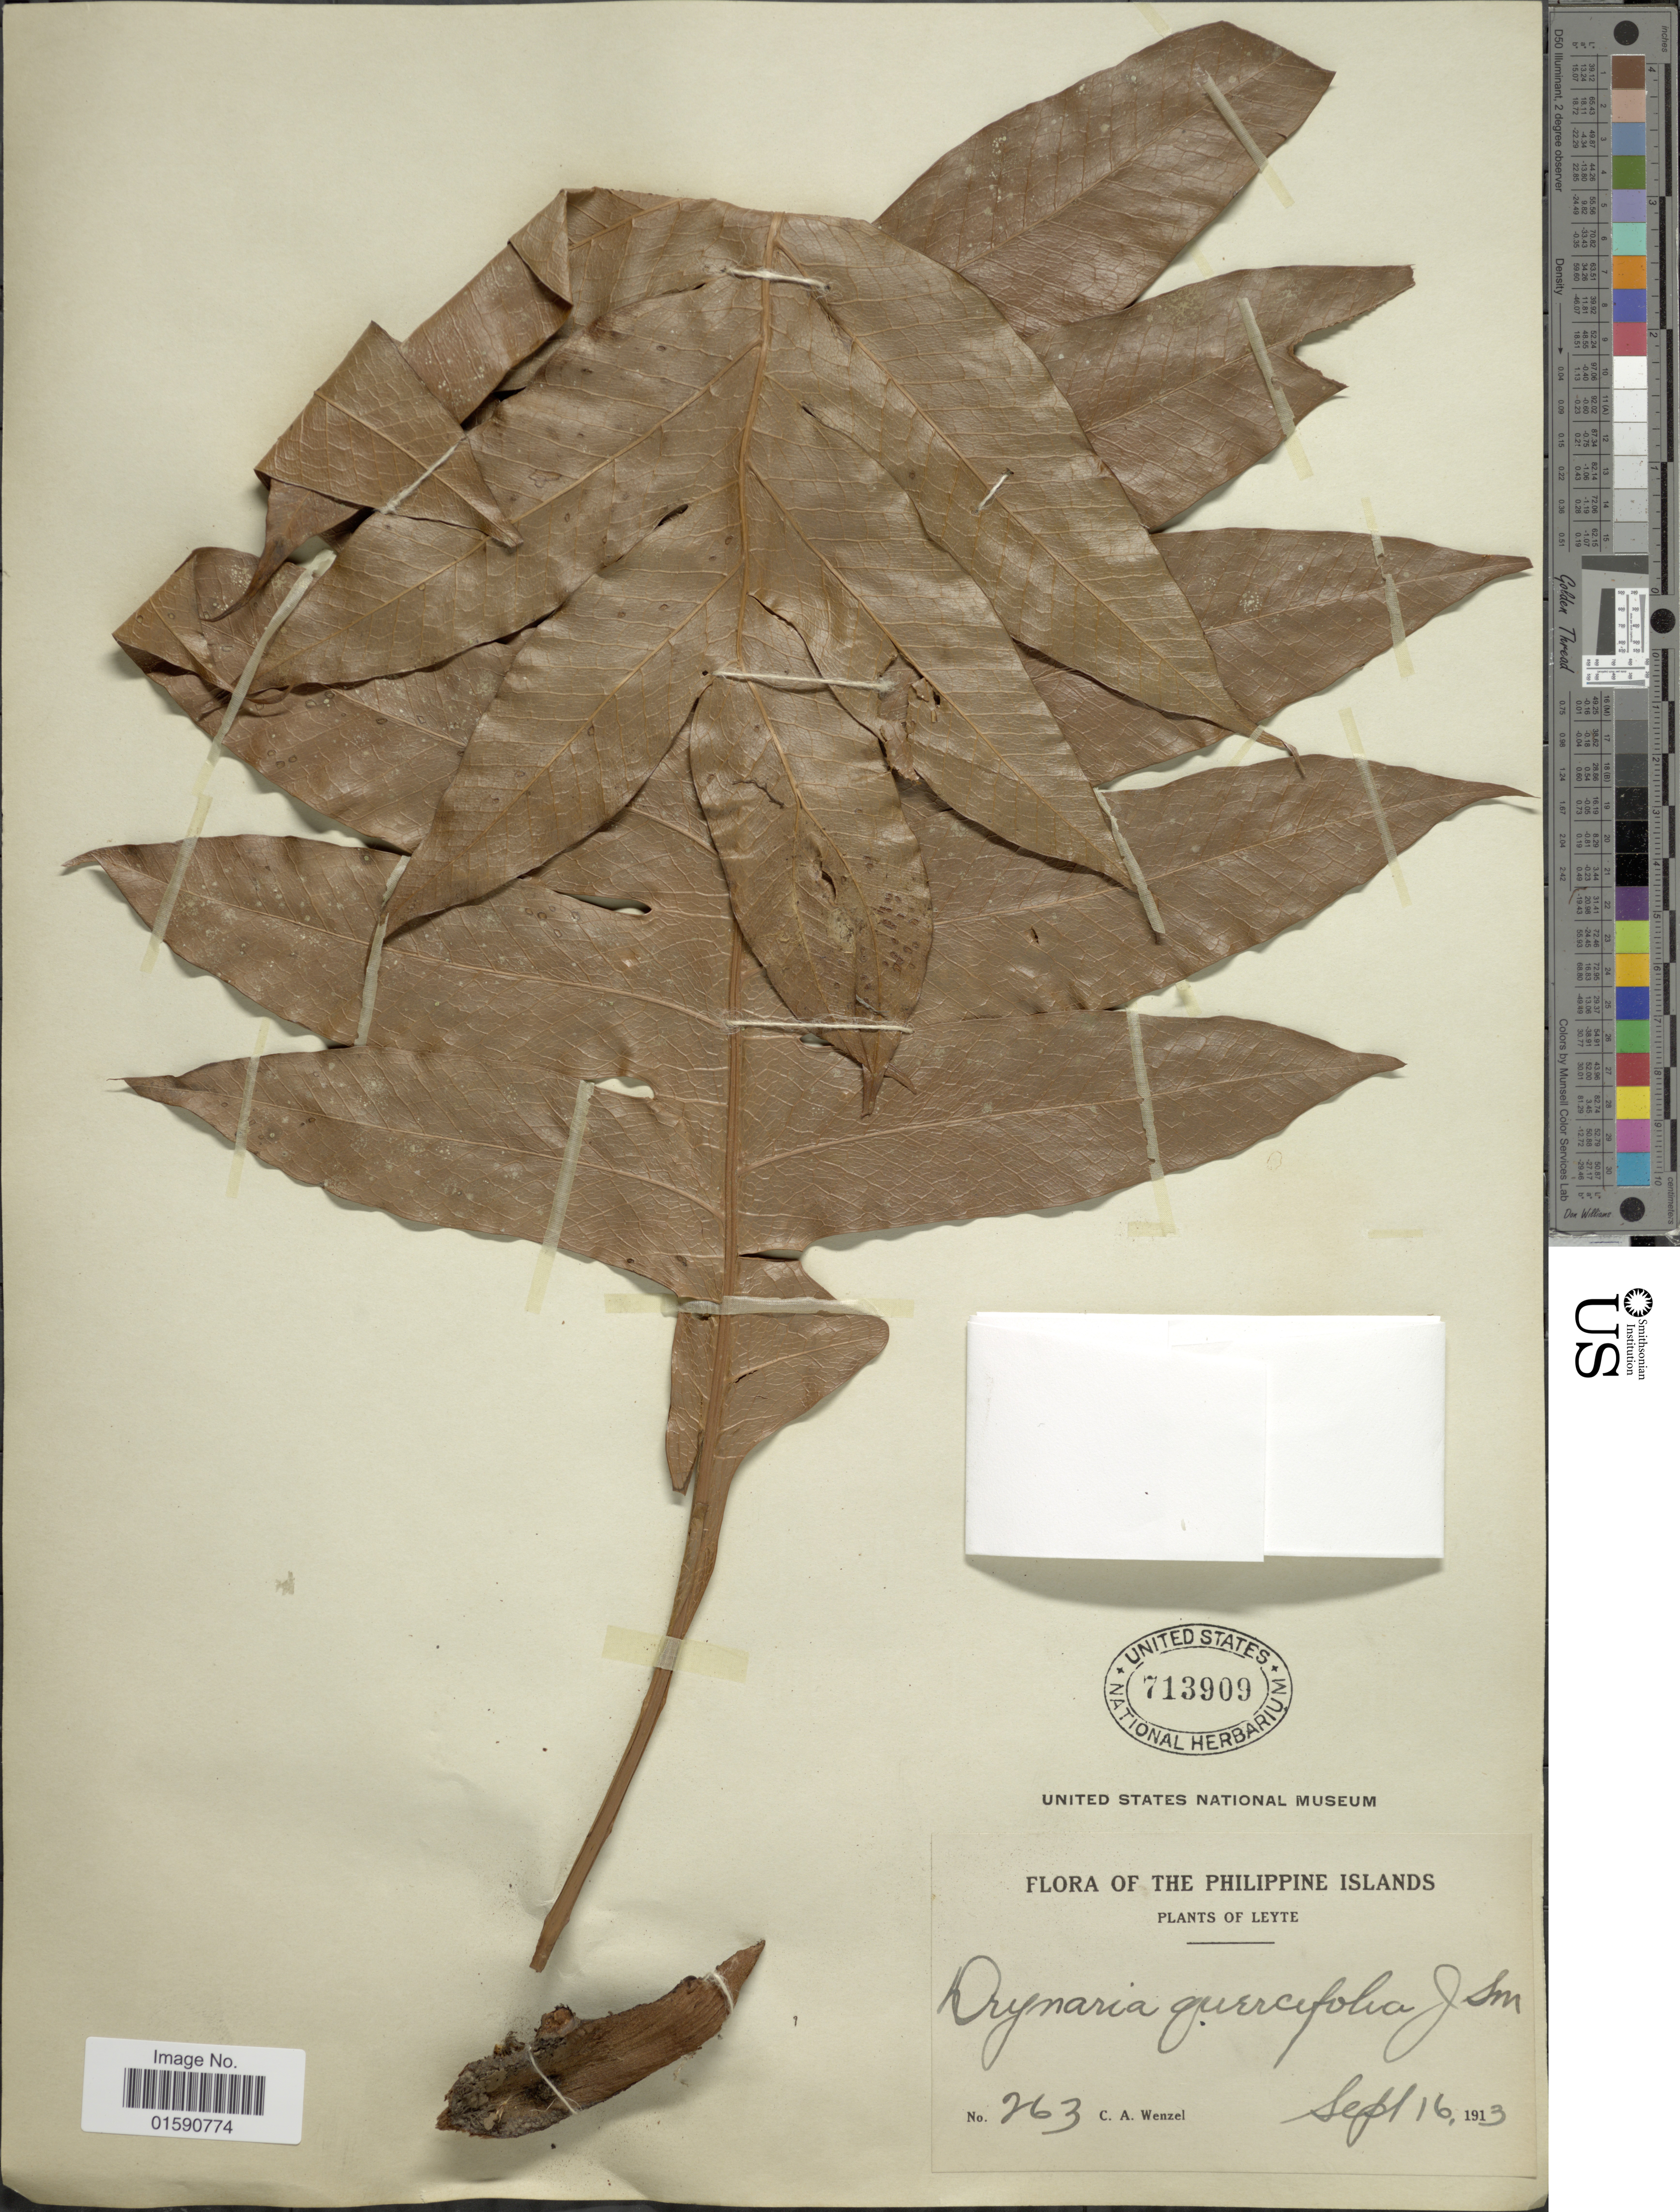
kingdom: Plantae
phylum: Tracheophyta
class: Polypodiopsida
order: Polypodiales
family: Polypodiaceae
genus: Drynaria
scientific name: Drynaria quercifolia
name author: (L.) J. Sm.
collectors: C. Wenzel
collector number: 263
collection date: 1913-09-16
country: Philippines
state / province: Eastern Visayas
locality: Leyte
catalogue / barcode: US 713909